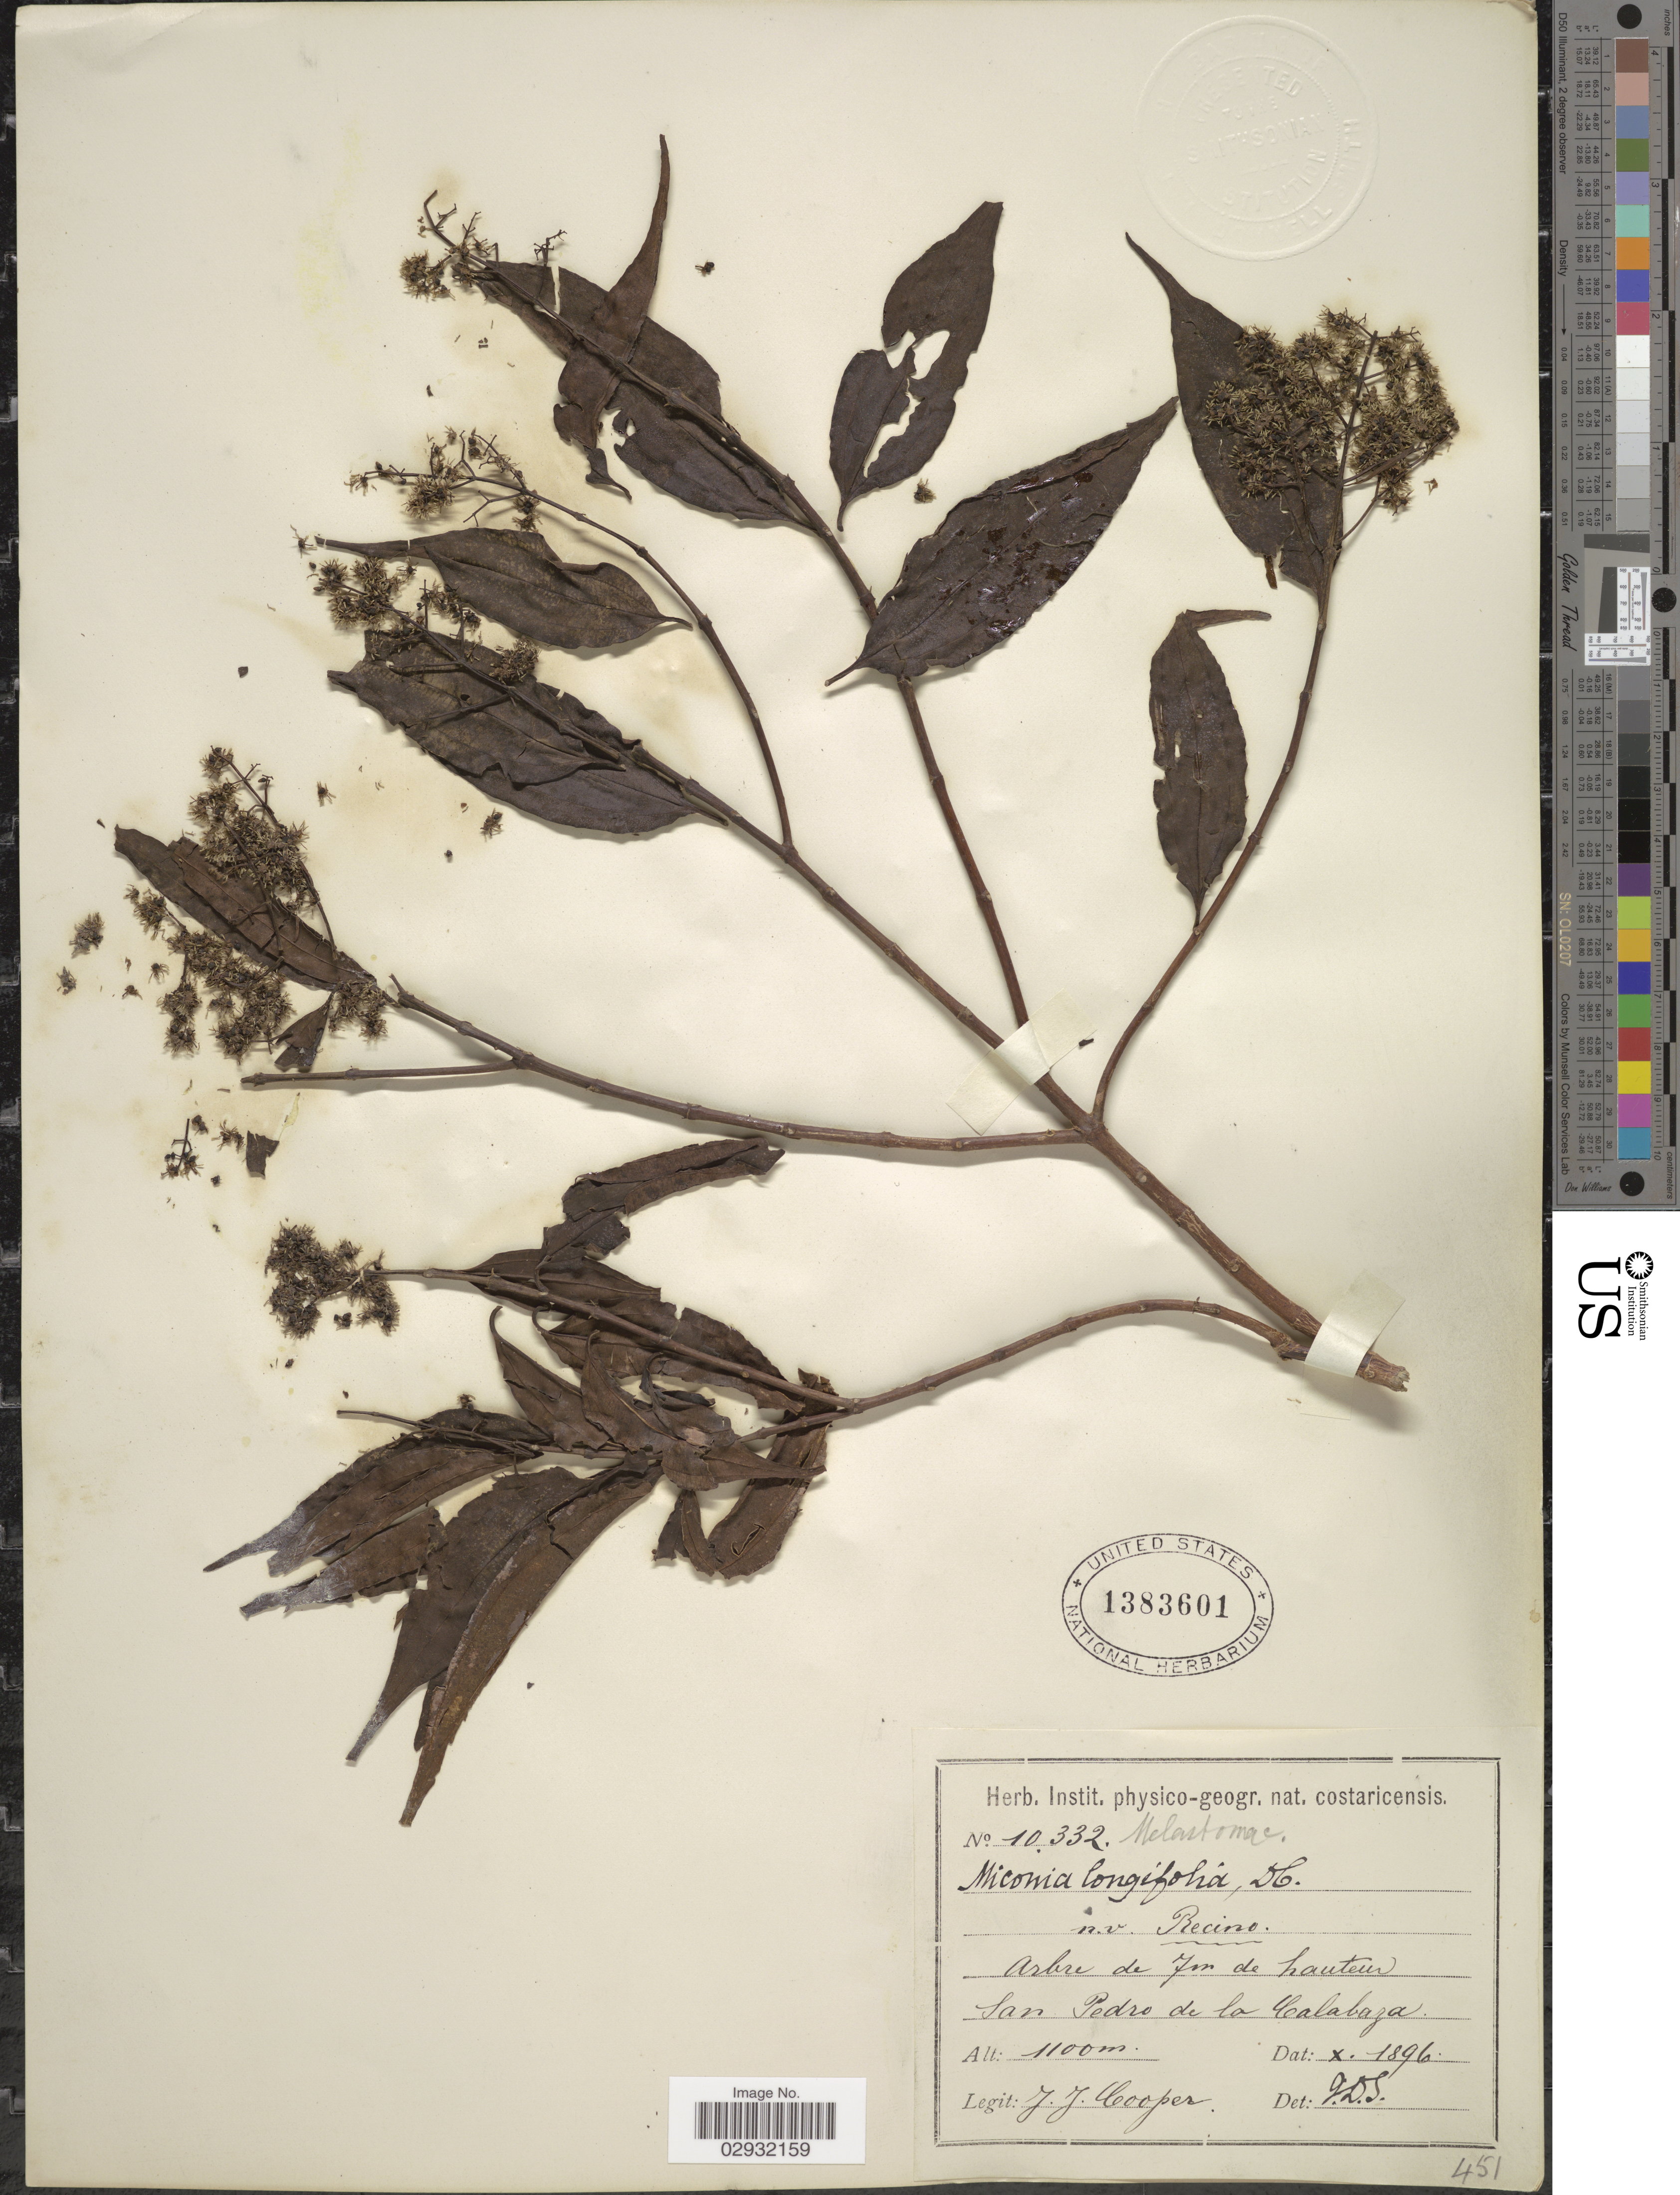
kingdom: Plantae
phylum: Tracheophyta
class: Magnoliopsida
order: Myrtales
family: Melastomataceae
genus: Miconia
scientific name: Miconia borealis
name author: Gleason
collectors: J. J. Cooper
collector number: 10332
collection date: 1896-10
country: Costa Rica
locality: San Pedro de la Calabaza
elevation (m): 1100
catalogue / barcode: US 1383601